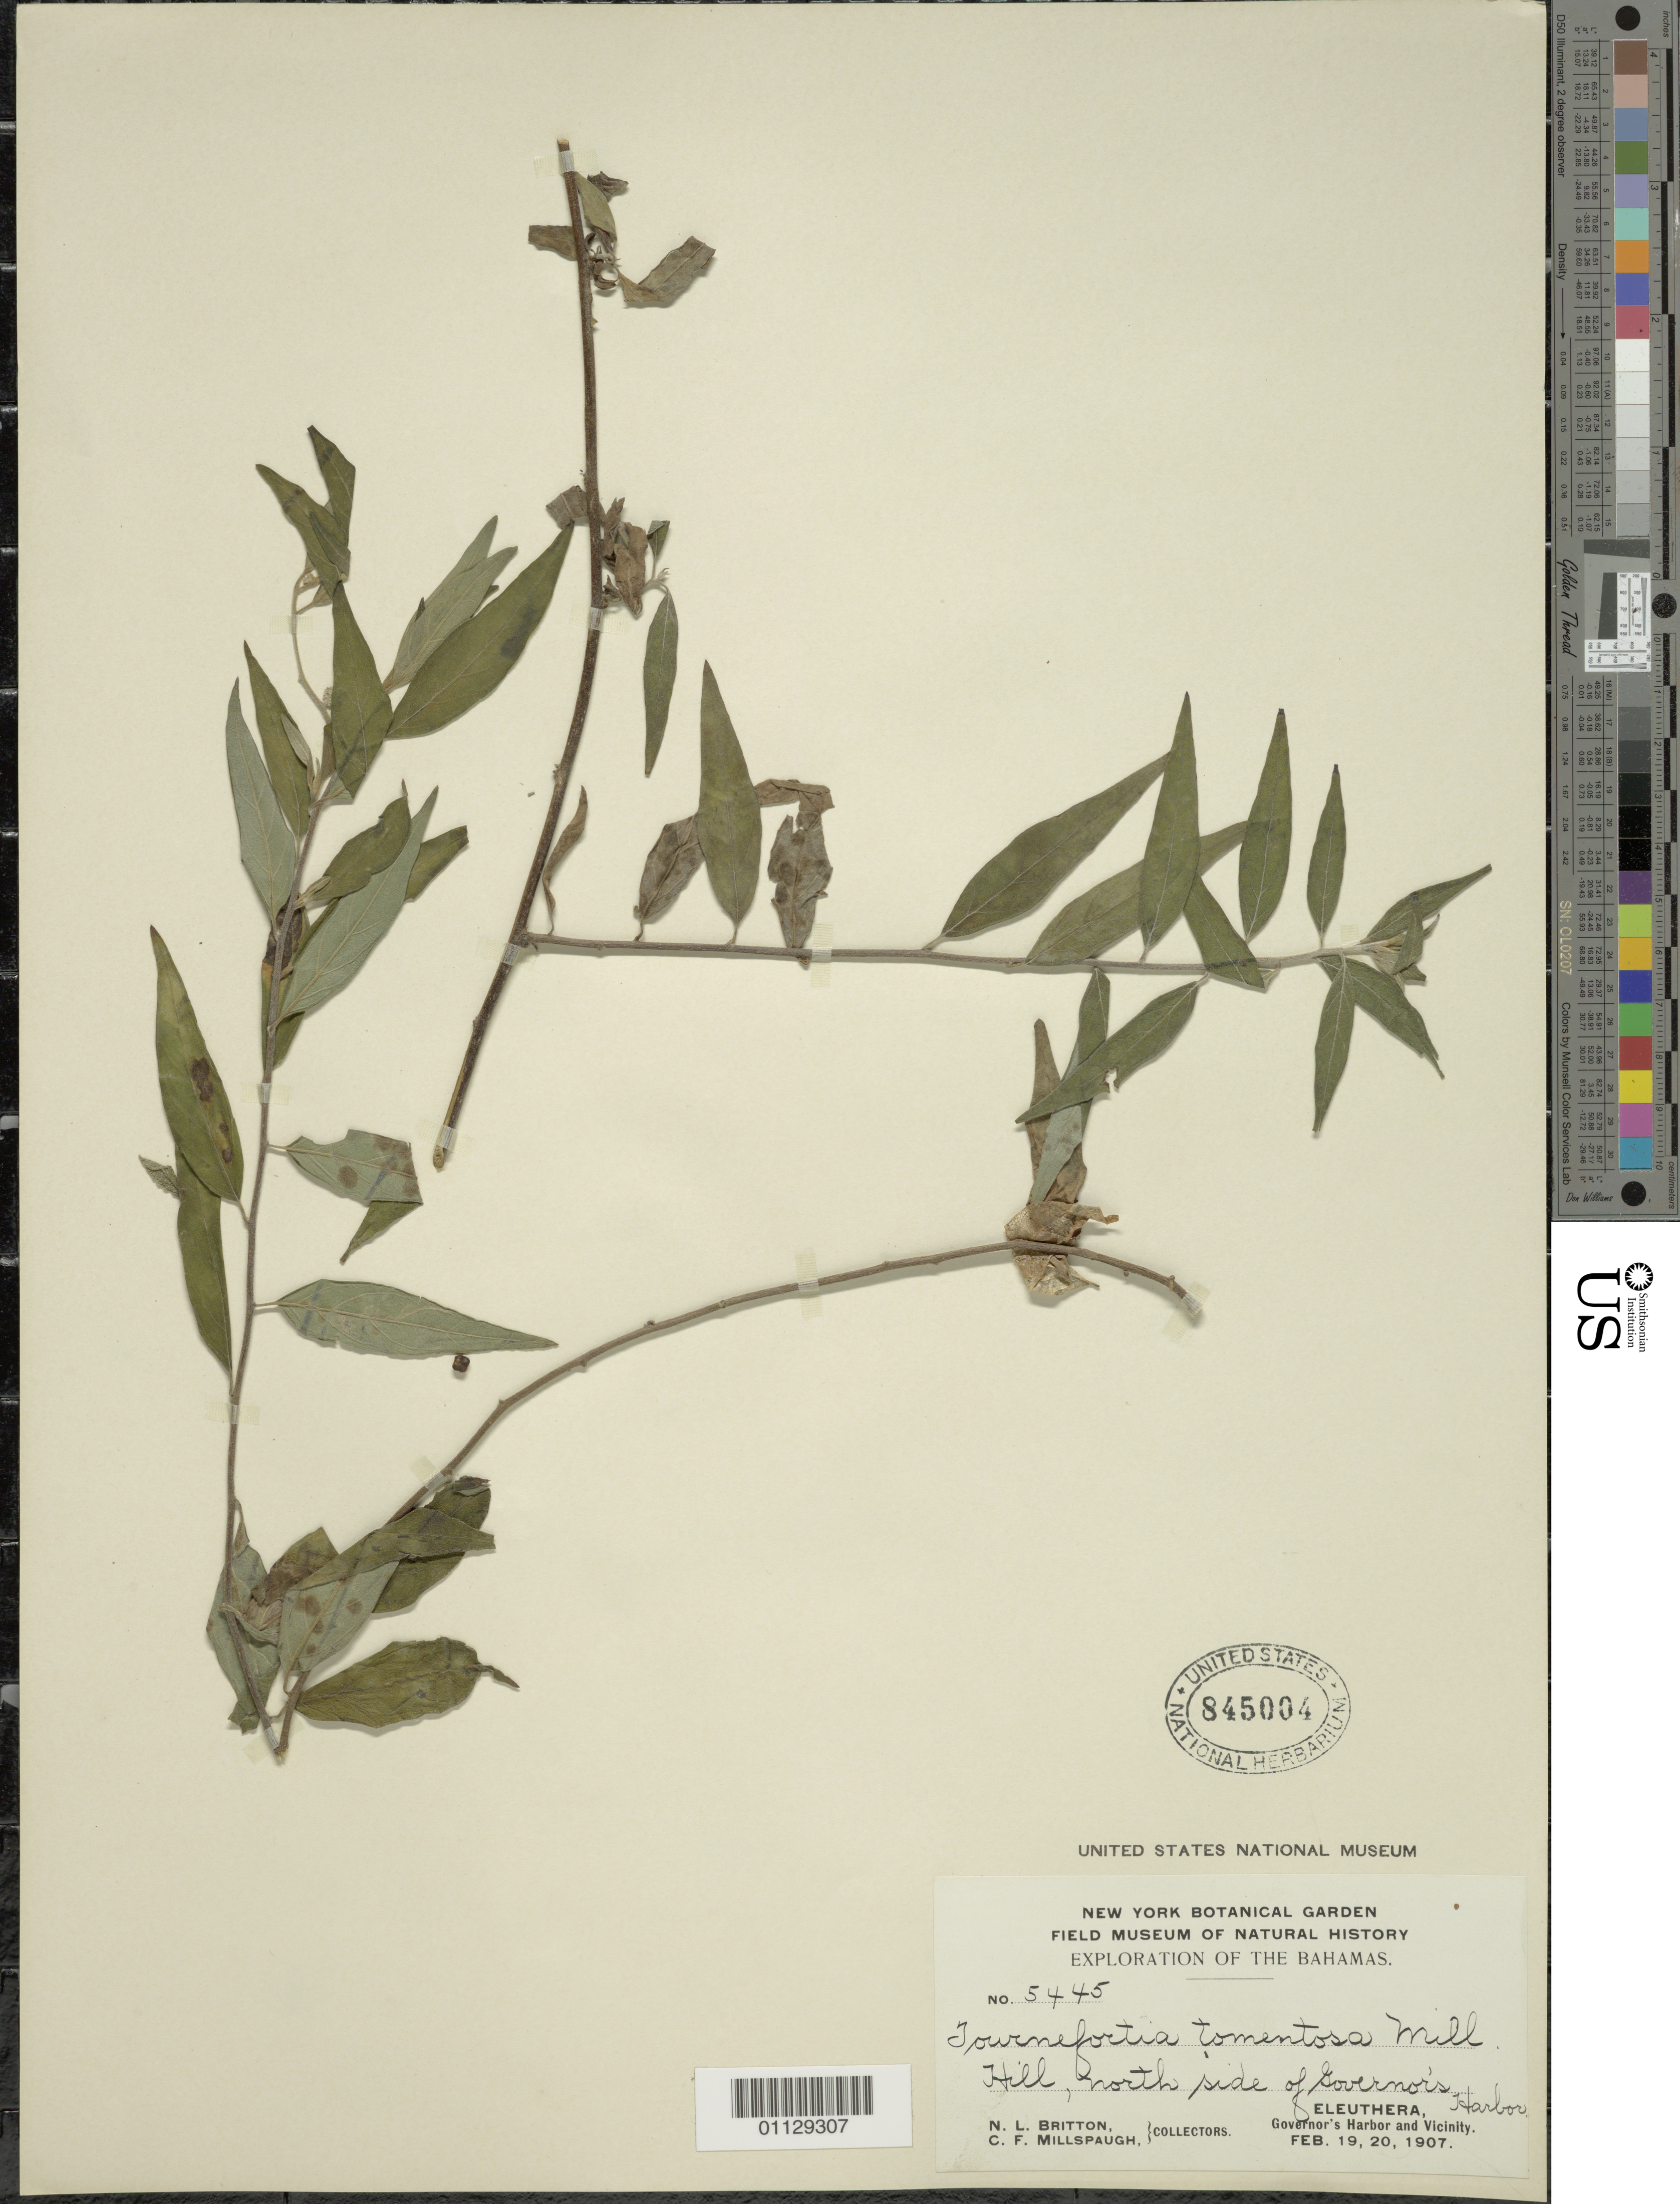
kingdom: Plantae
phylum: Tracheophyta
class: Magnoliopsida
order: Boraginales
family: Heliotropiaceae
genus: Tournefortia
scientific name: Tournefortia tomentosa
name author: Mill.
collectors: N. Britton & C. F. Millspaugh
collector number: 5445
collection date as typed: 19 Feb 1907 to 20 Feb 1907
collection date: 1907-02-19/1907-02-20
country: Bahamas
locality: North side of Governor's Harbor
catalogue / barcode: US 845004